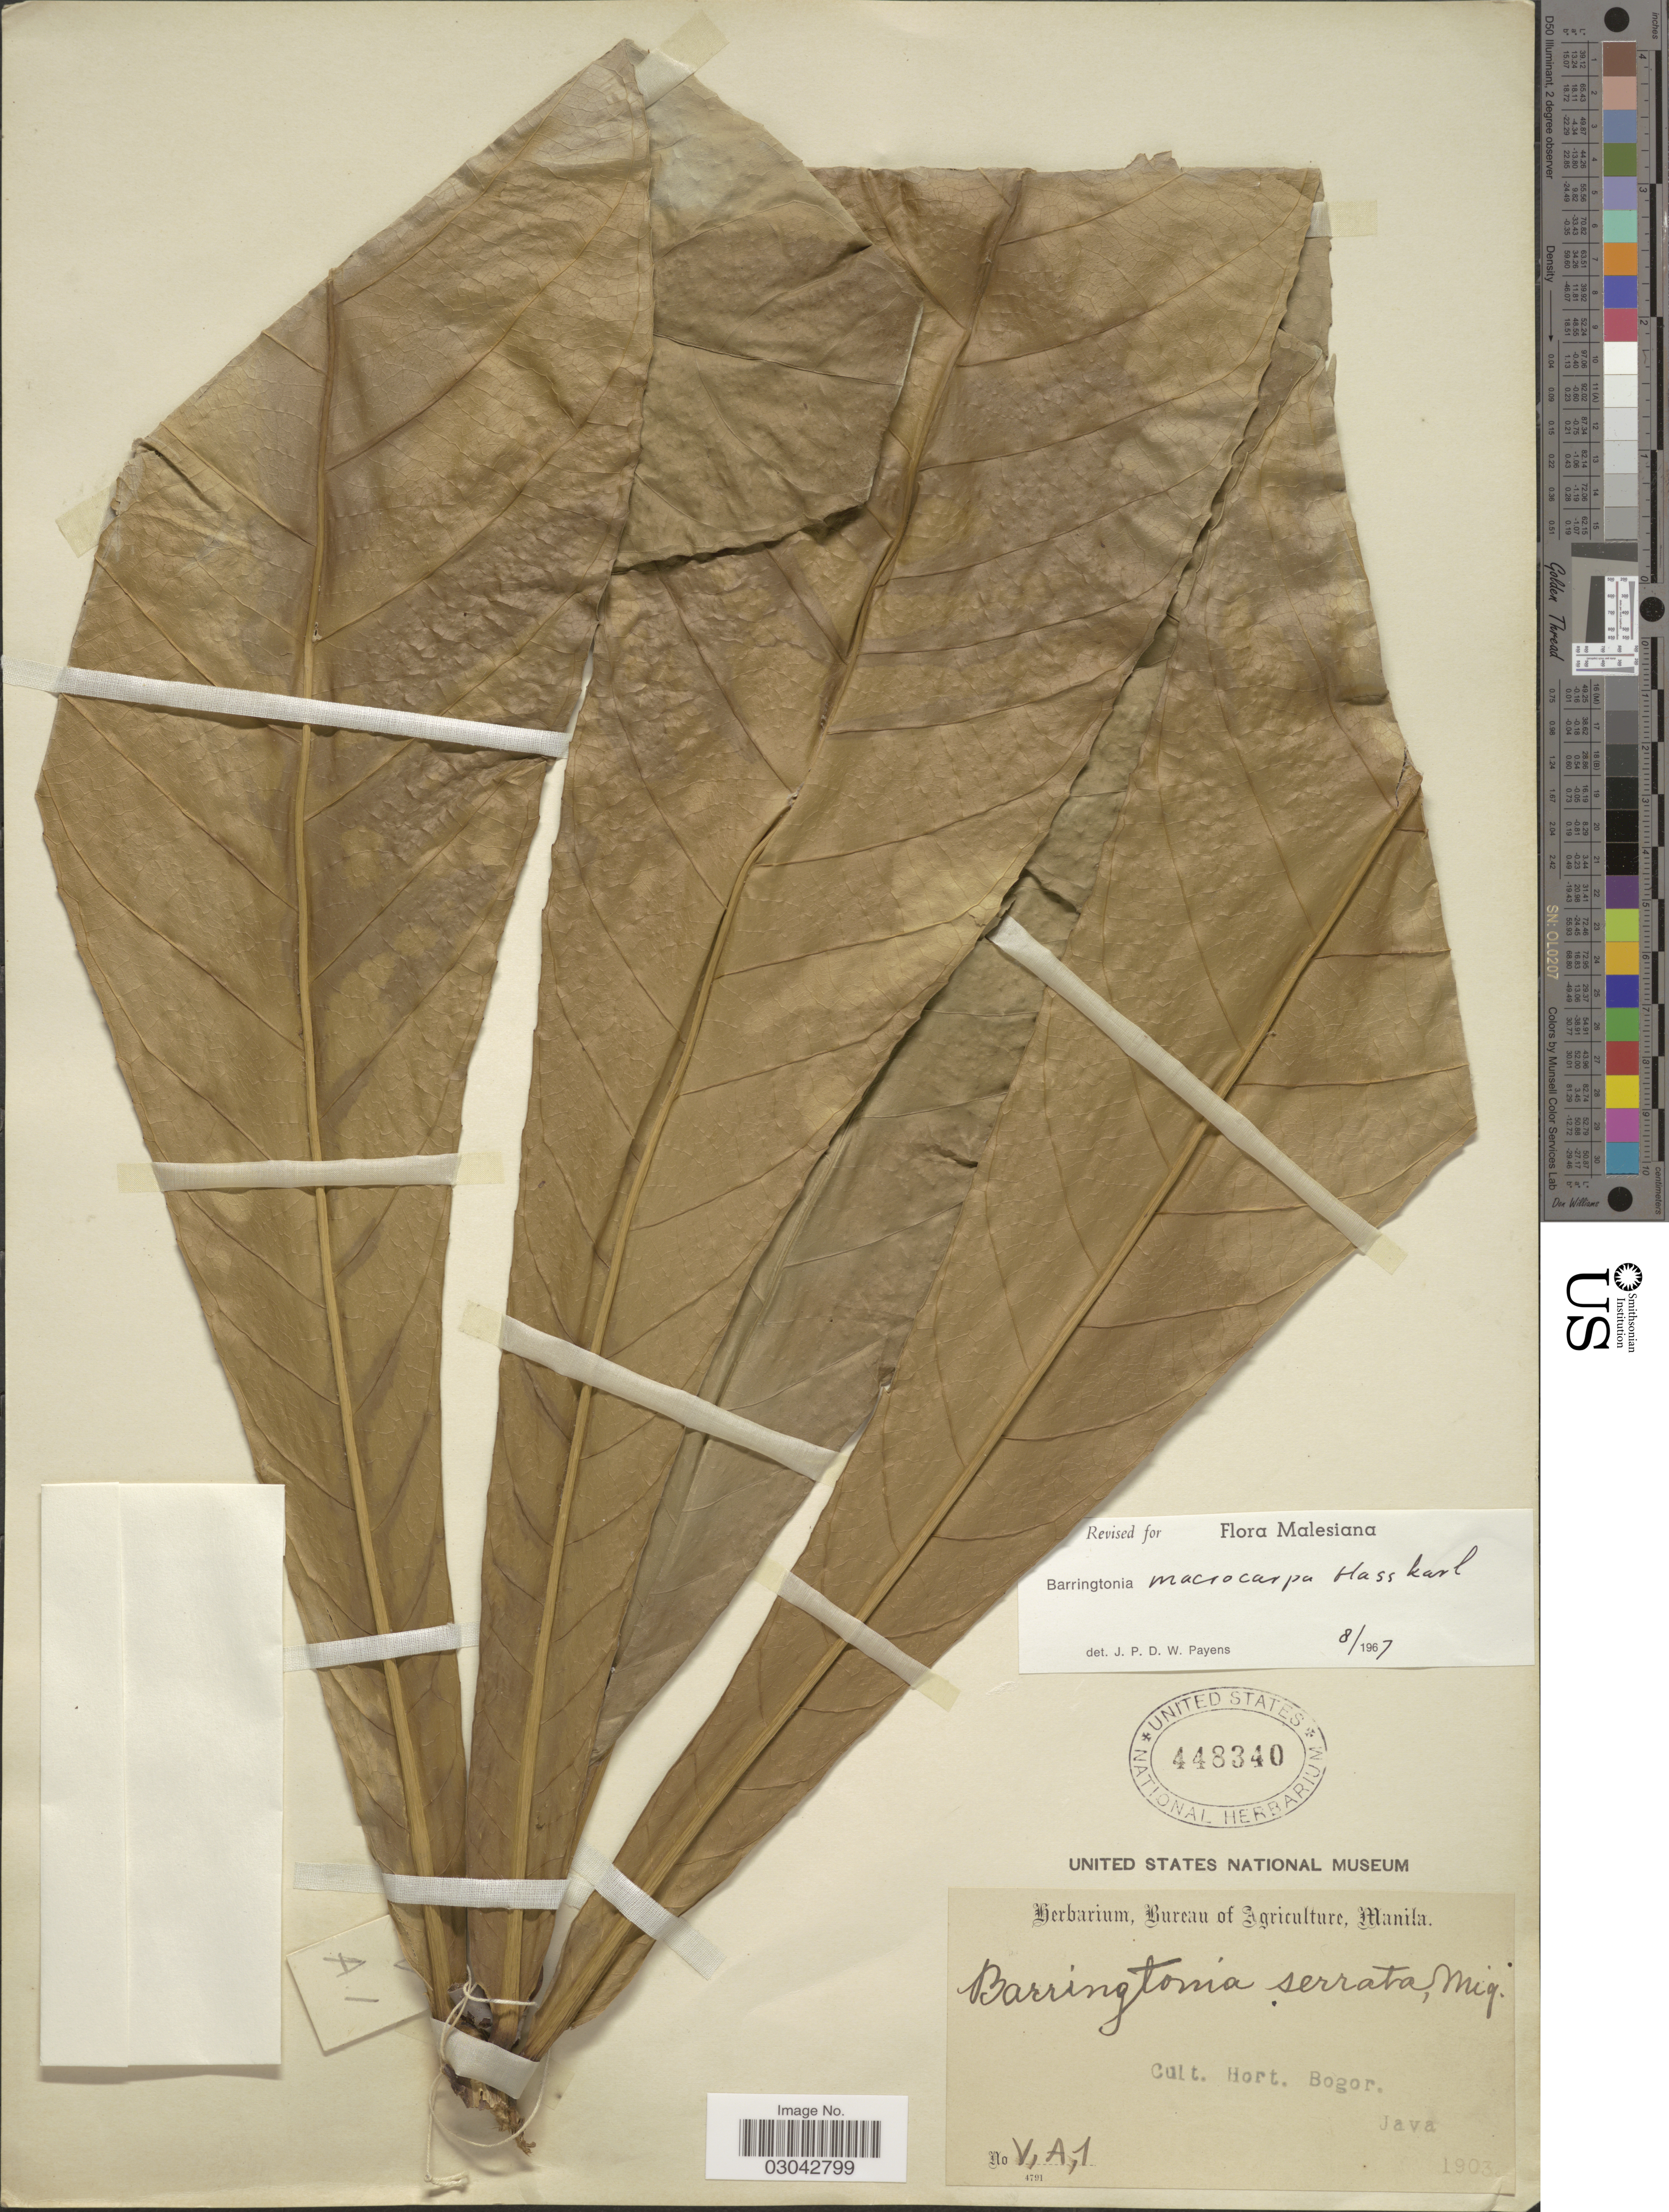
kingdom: Plantae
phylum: Tracheophyta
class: Magnoliopsida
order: Ericales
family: Lecythidaceae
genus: Barringtonia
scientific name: Barringtonia macrocarpa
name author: Hassk.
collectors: ex Herb. Bur. Agric. Manila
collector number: V,A,1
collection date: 1903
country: Indonesia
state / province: Java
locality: Cult. Hort. Bogor.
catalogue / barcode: US 448340